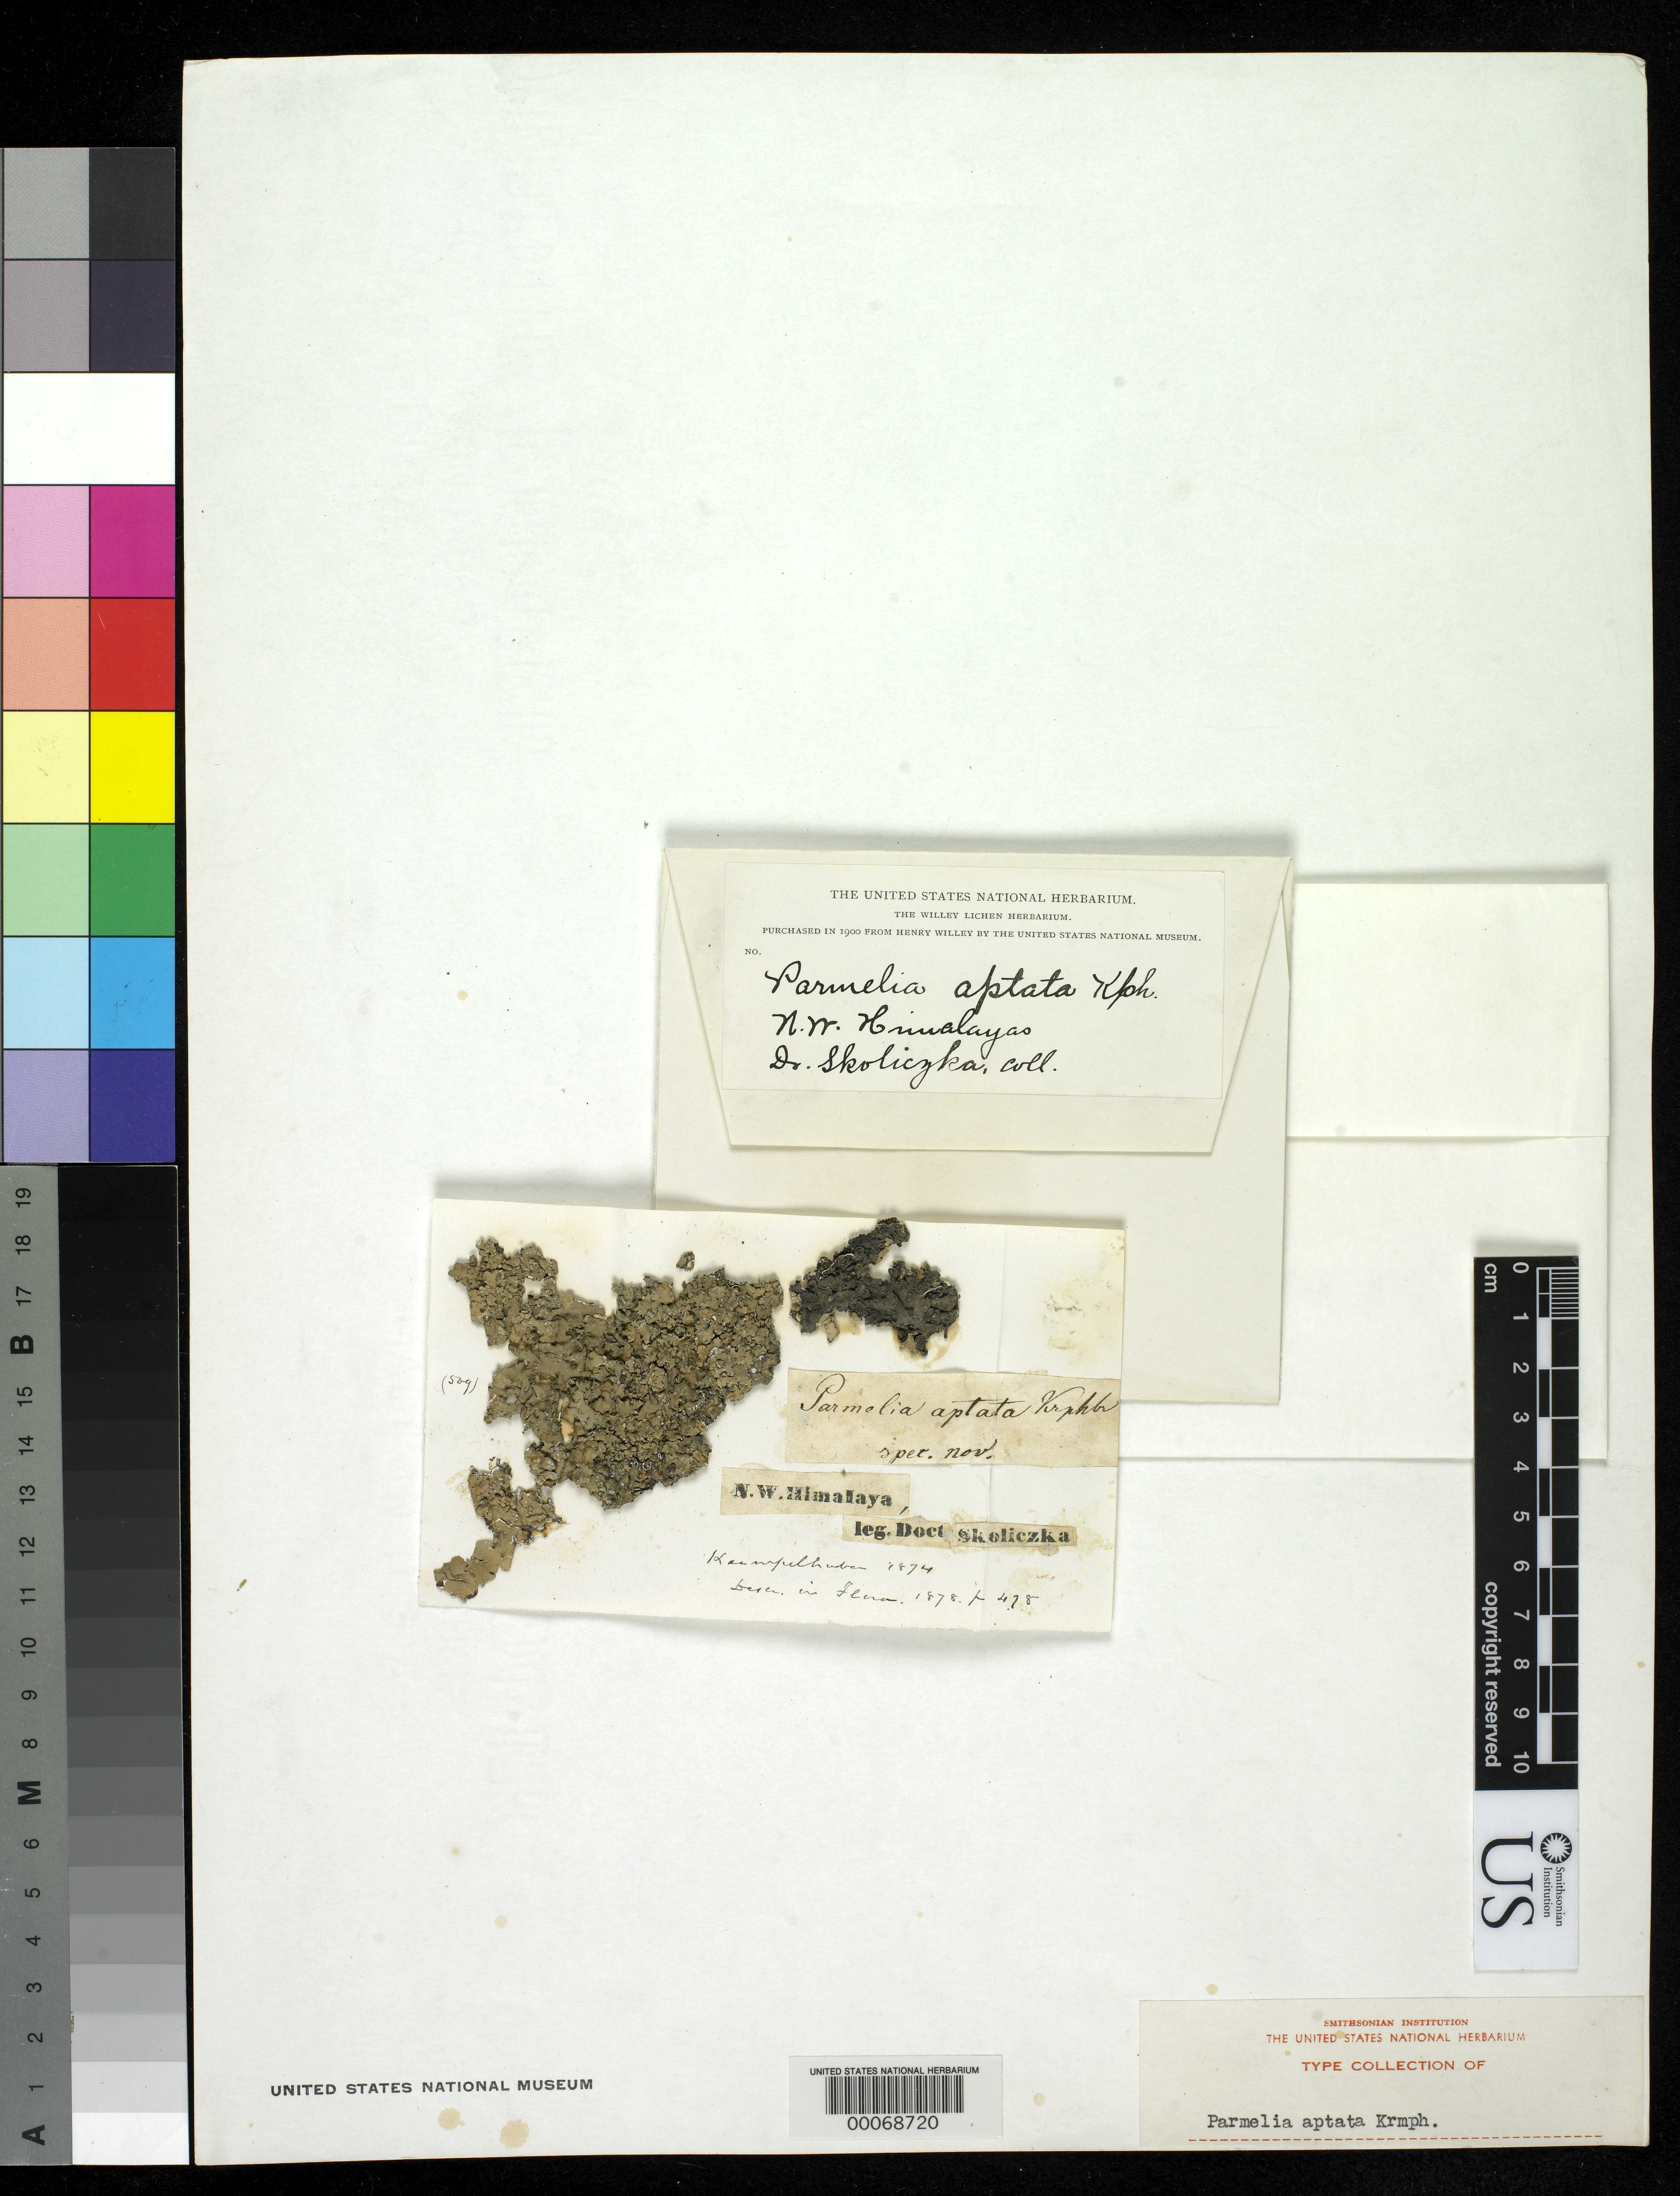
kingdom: Fungi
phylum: Ascomycota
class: Lecanoromycetes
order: Lecanorales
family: Parmeliaceae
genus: Parmelia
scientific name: Parmelia aptata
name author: Kremp. in Nyl.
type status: Isolectotype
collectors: -. Skoliczka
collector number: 509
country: India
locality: NW of Himalayas.